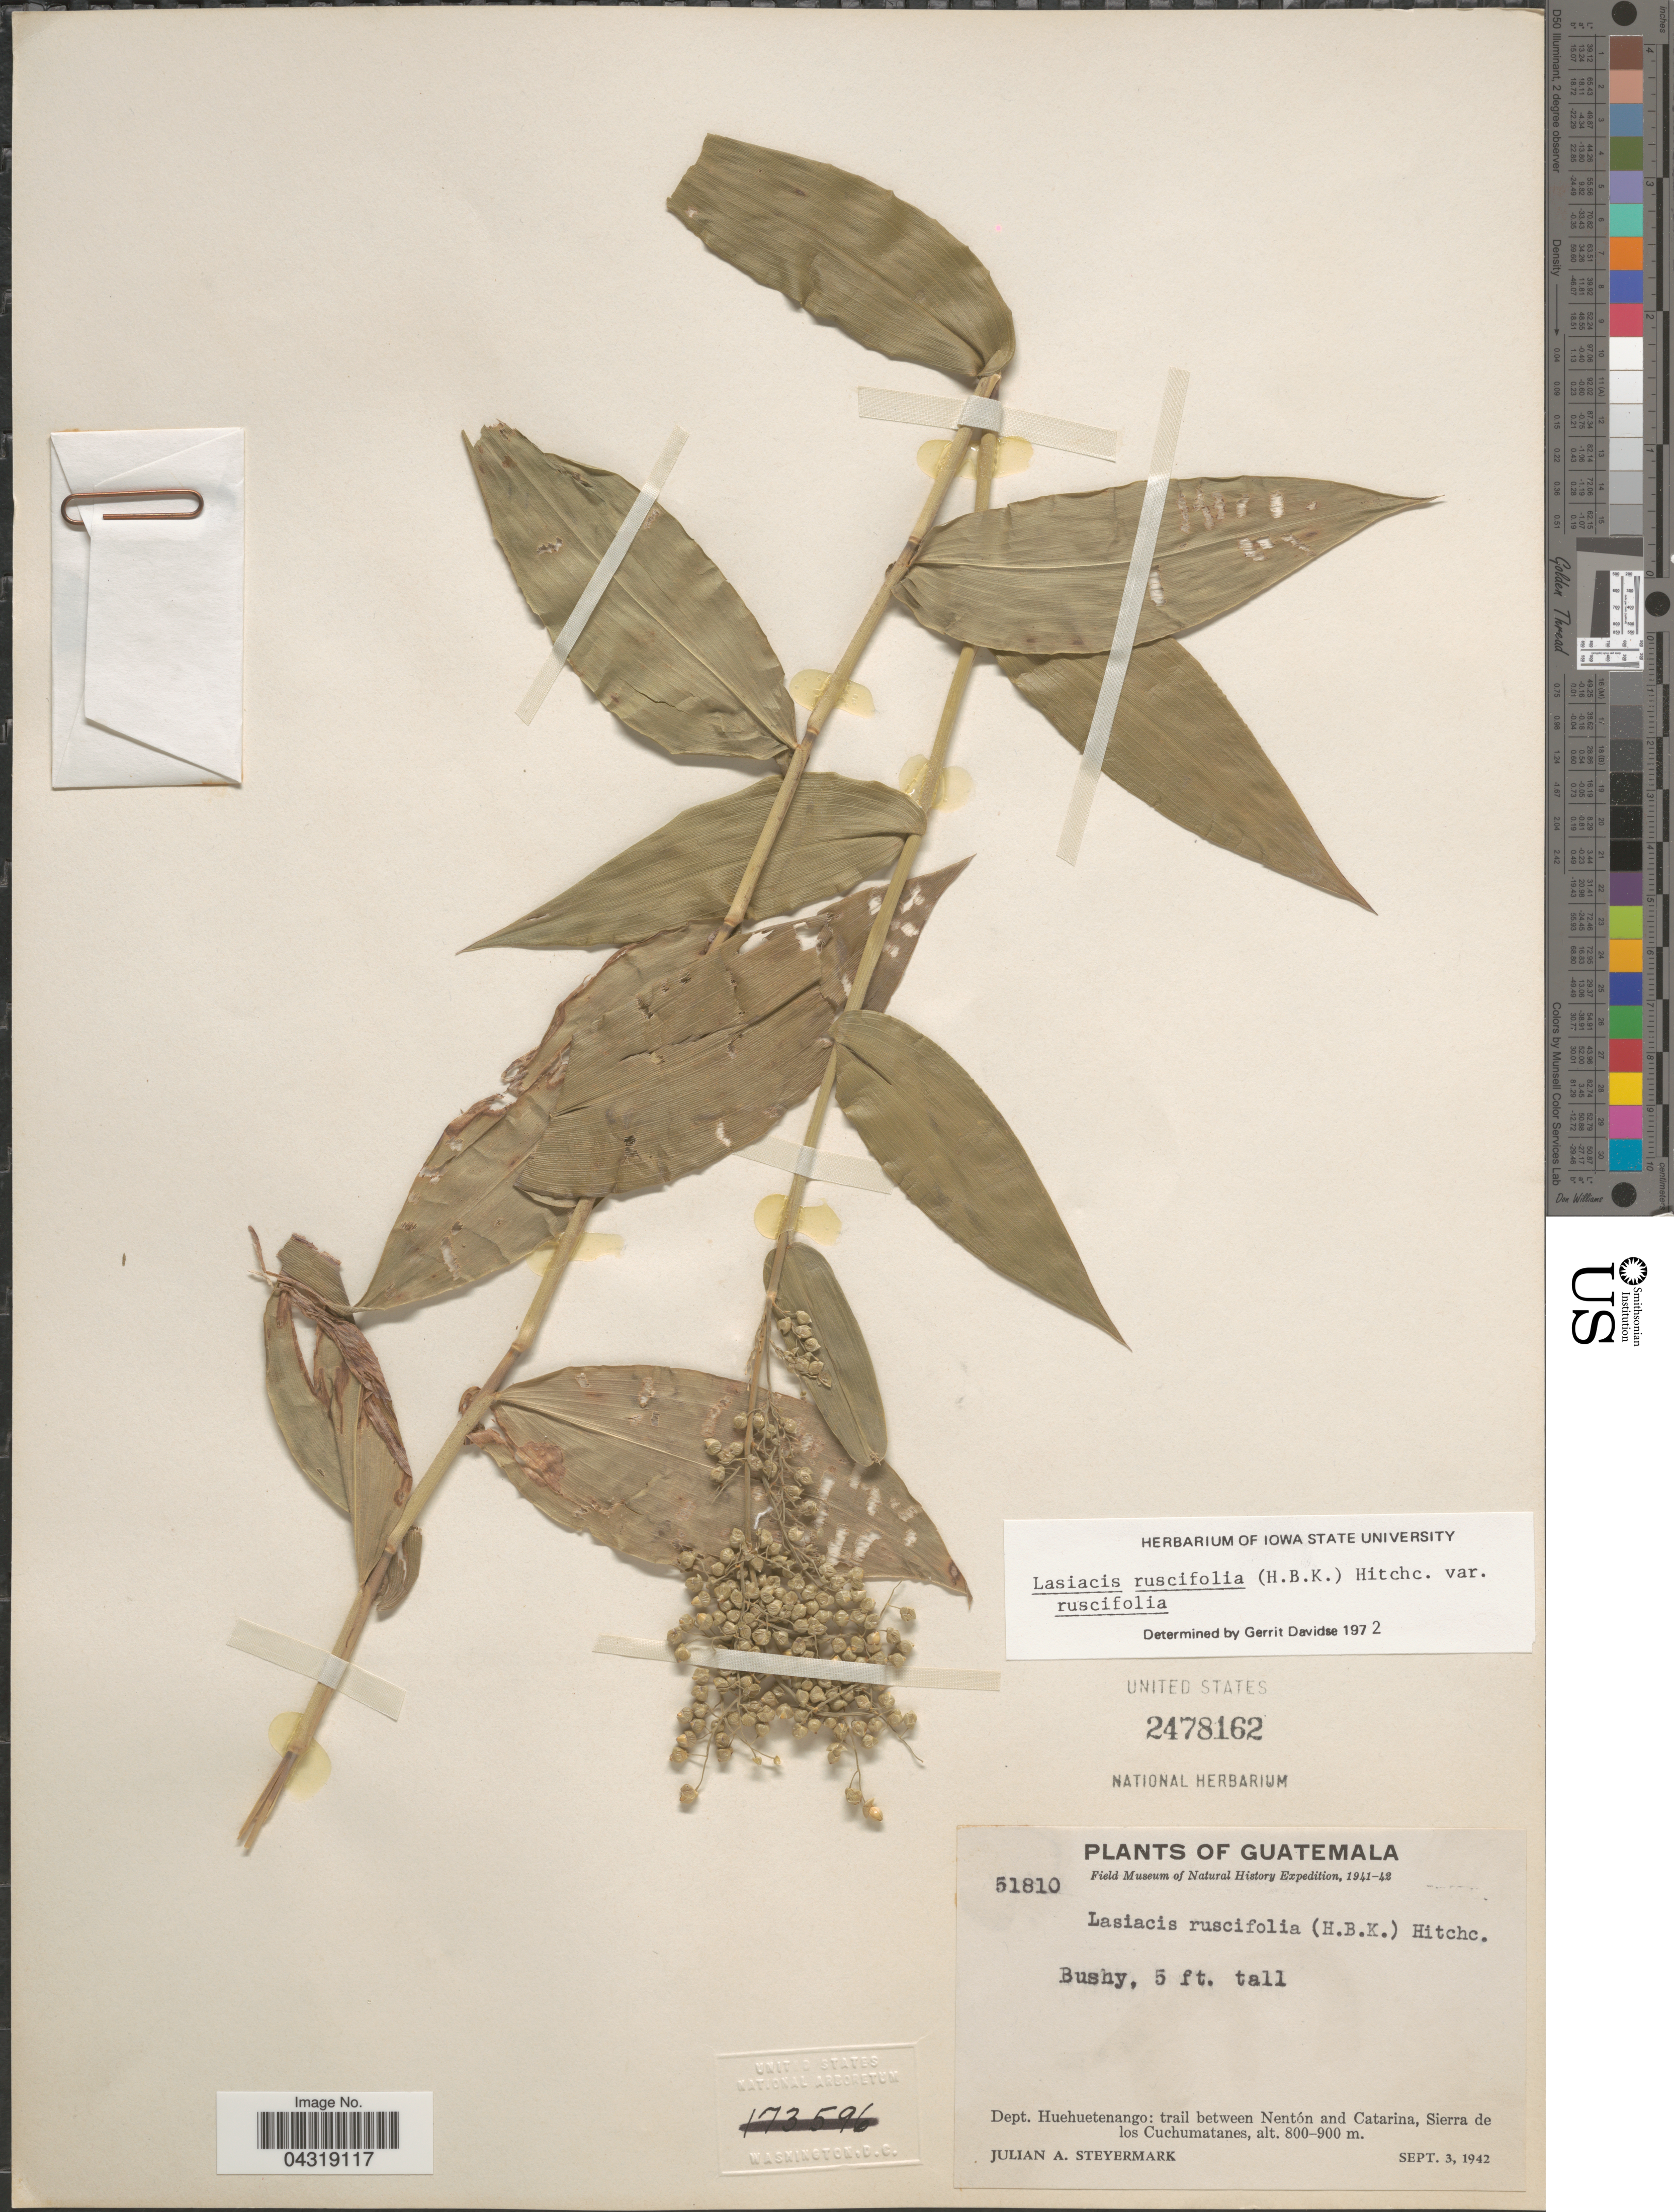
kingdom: Plantae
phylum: Tracheophyta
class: Liliopsida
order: Poales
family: Poaceae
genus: Lasiacis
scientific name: Lasiacis ruscifolia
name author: (Kunth) Hitchc.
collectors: J. Steyermark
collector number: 51810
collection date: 1942-09-03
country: Guatemala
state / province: Huehuetenango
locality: Field Museum of Natural History Expedition, 1941-42. Dept. Huehuetenango: trail between Nentón and Catarina, Sierra de los Cuchumatanes.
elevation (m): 800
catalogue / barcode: US 2478162